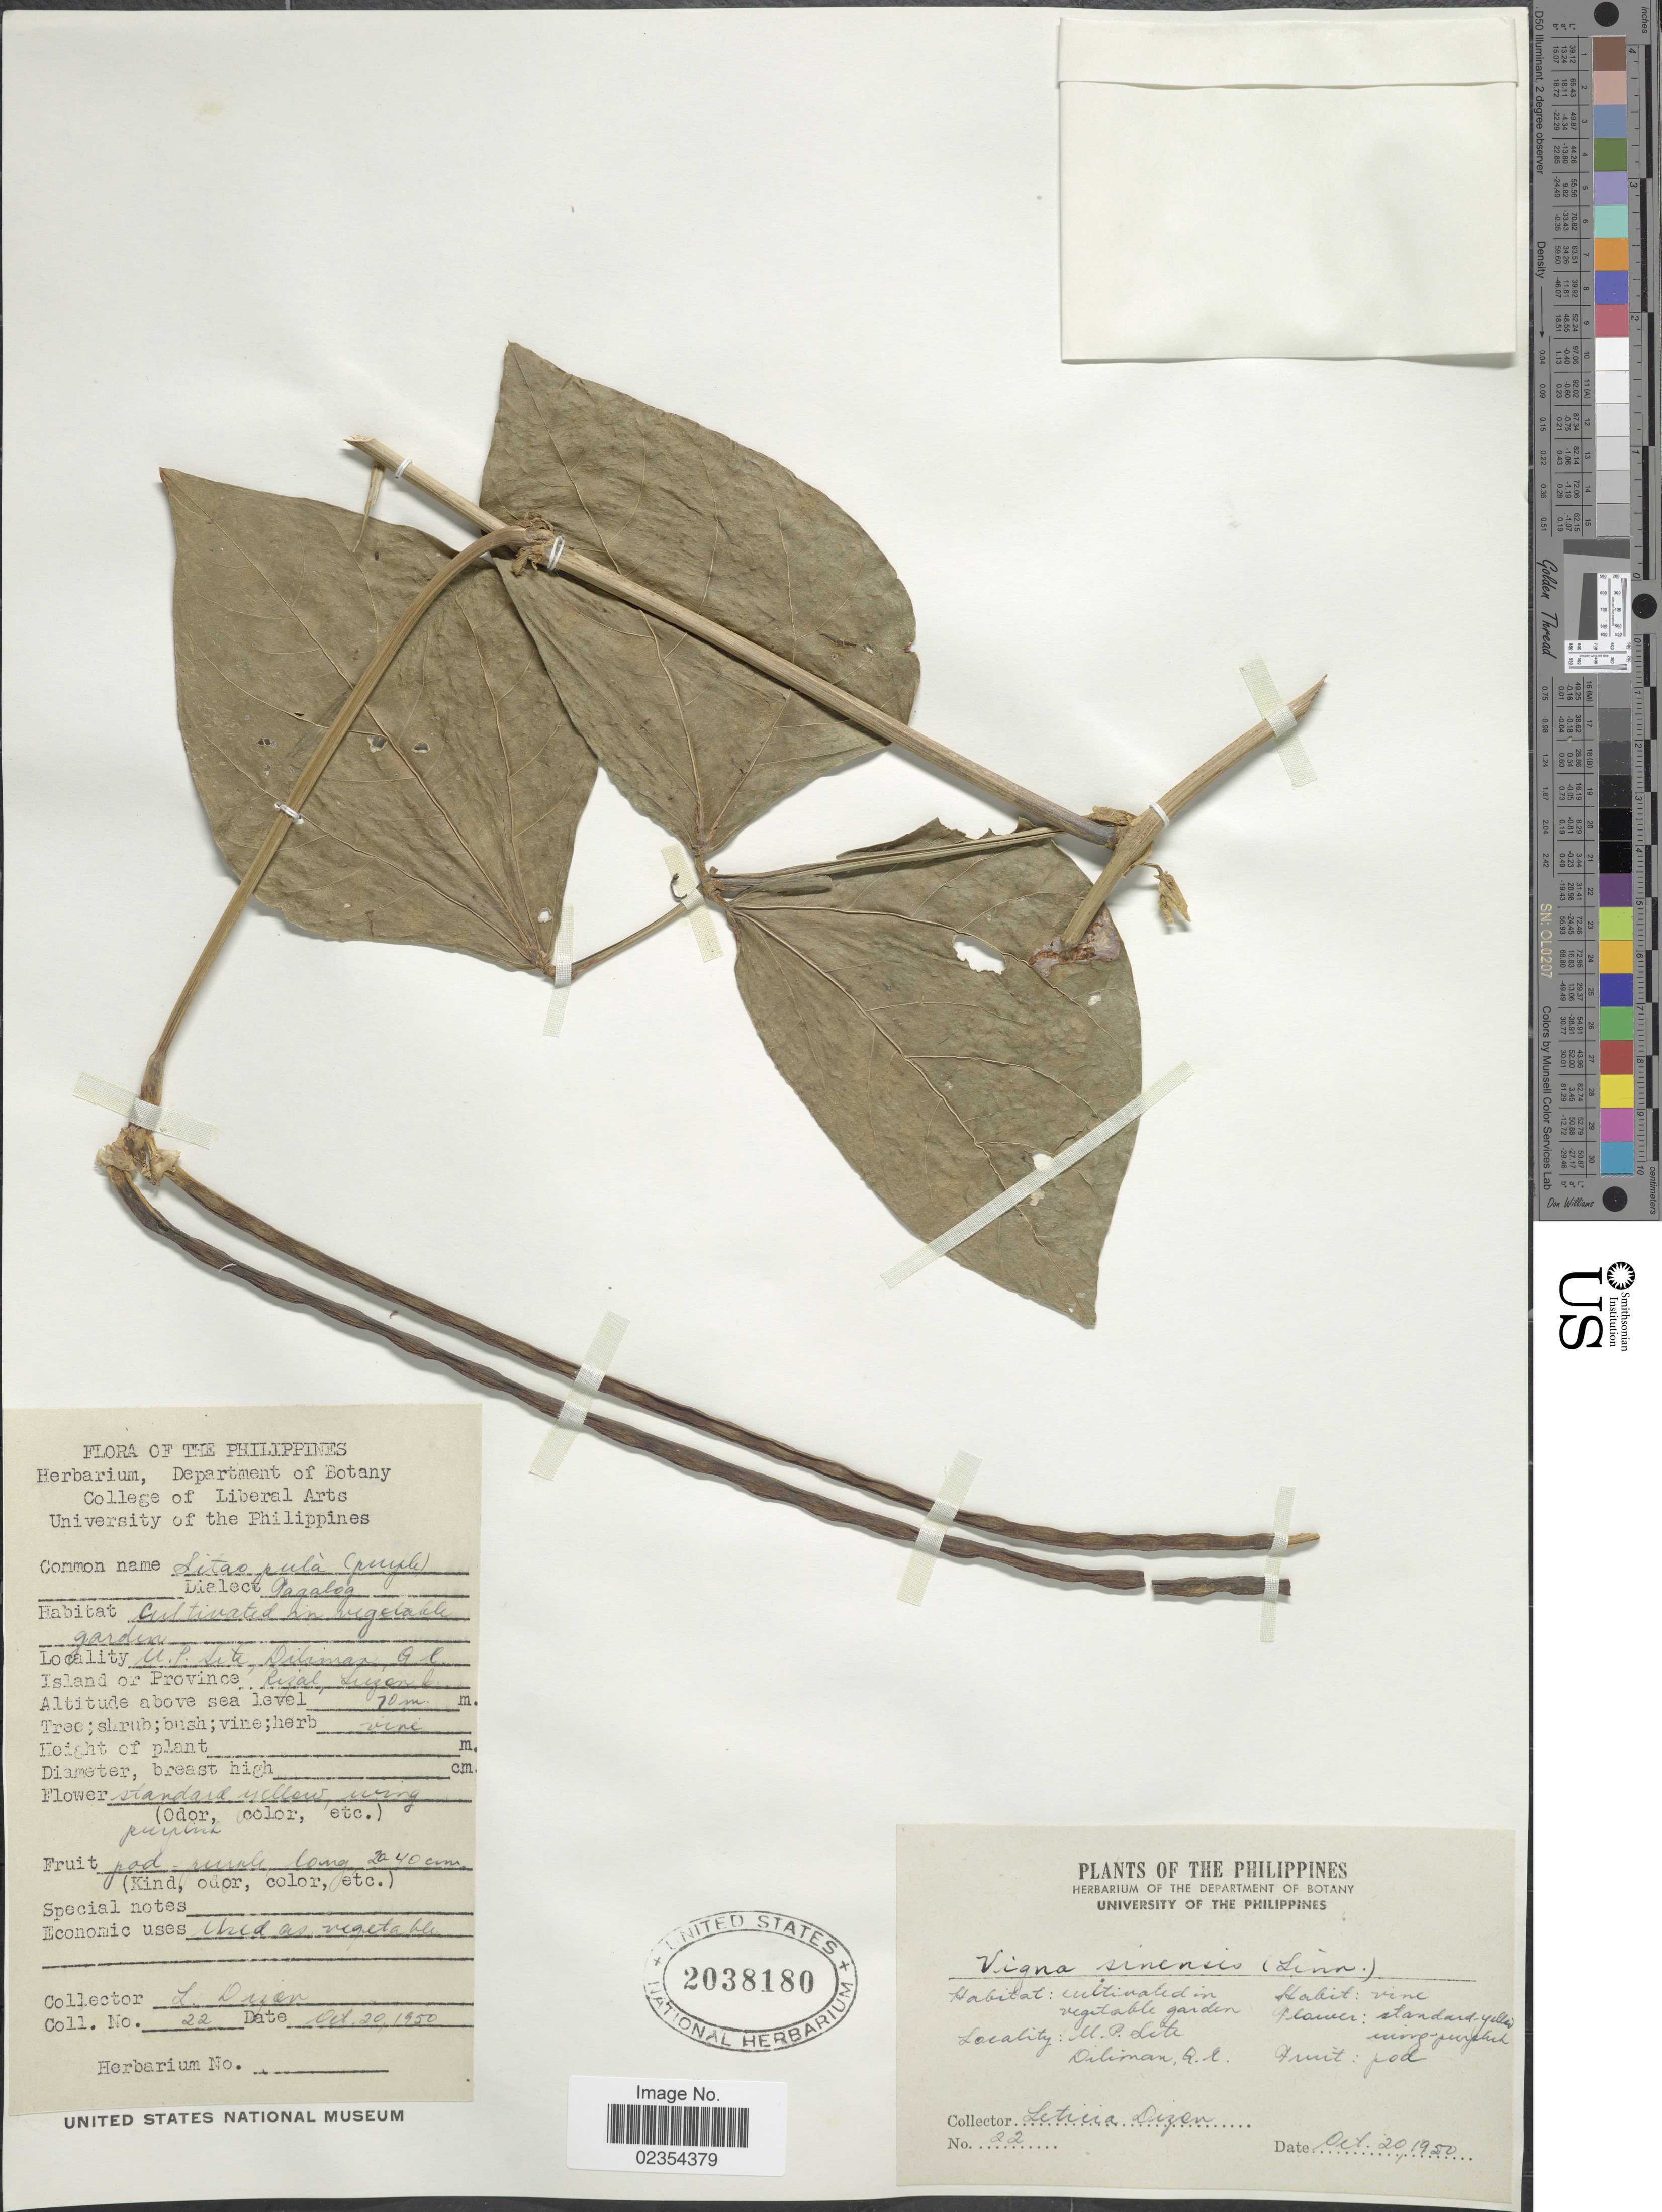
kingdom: Plantae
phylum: Tracheophyta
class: Magnoliopsida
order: Fabales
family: Fabaceae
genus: Vigna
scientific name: Vigna unguiculata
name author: (L.) Walp.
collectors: L. Dizen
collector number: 22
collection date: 1950-10-20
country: Philippines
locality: Cultivated in vegetable gardens, U.P. Site, Diliman, R.C., Island or Province Rizal, Luzon Is.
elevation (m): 70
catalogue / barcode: US 2038180